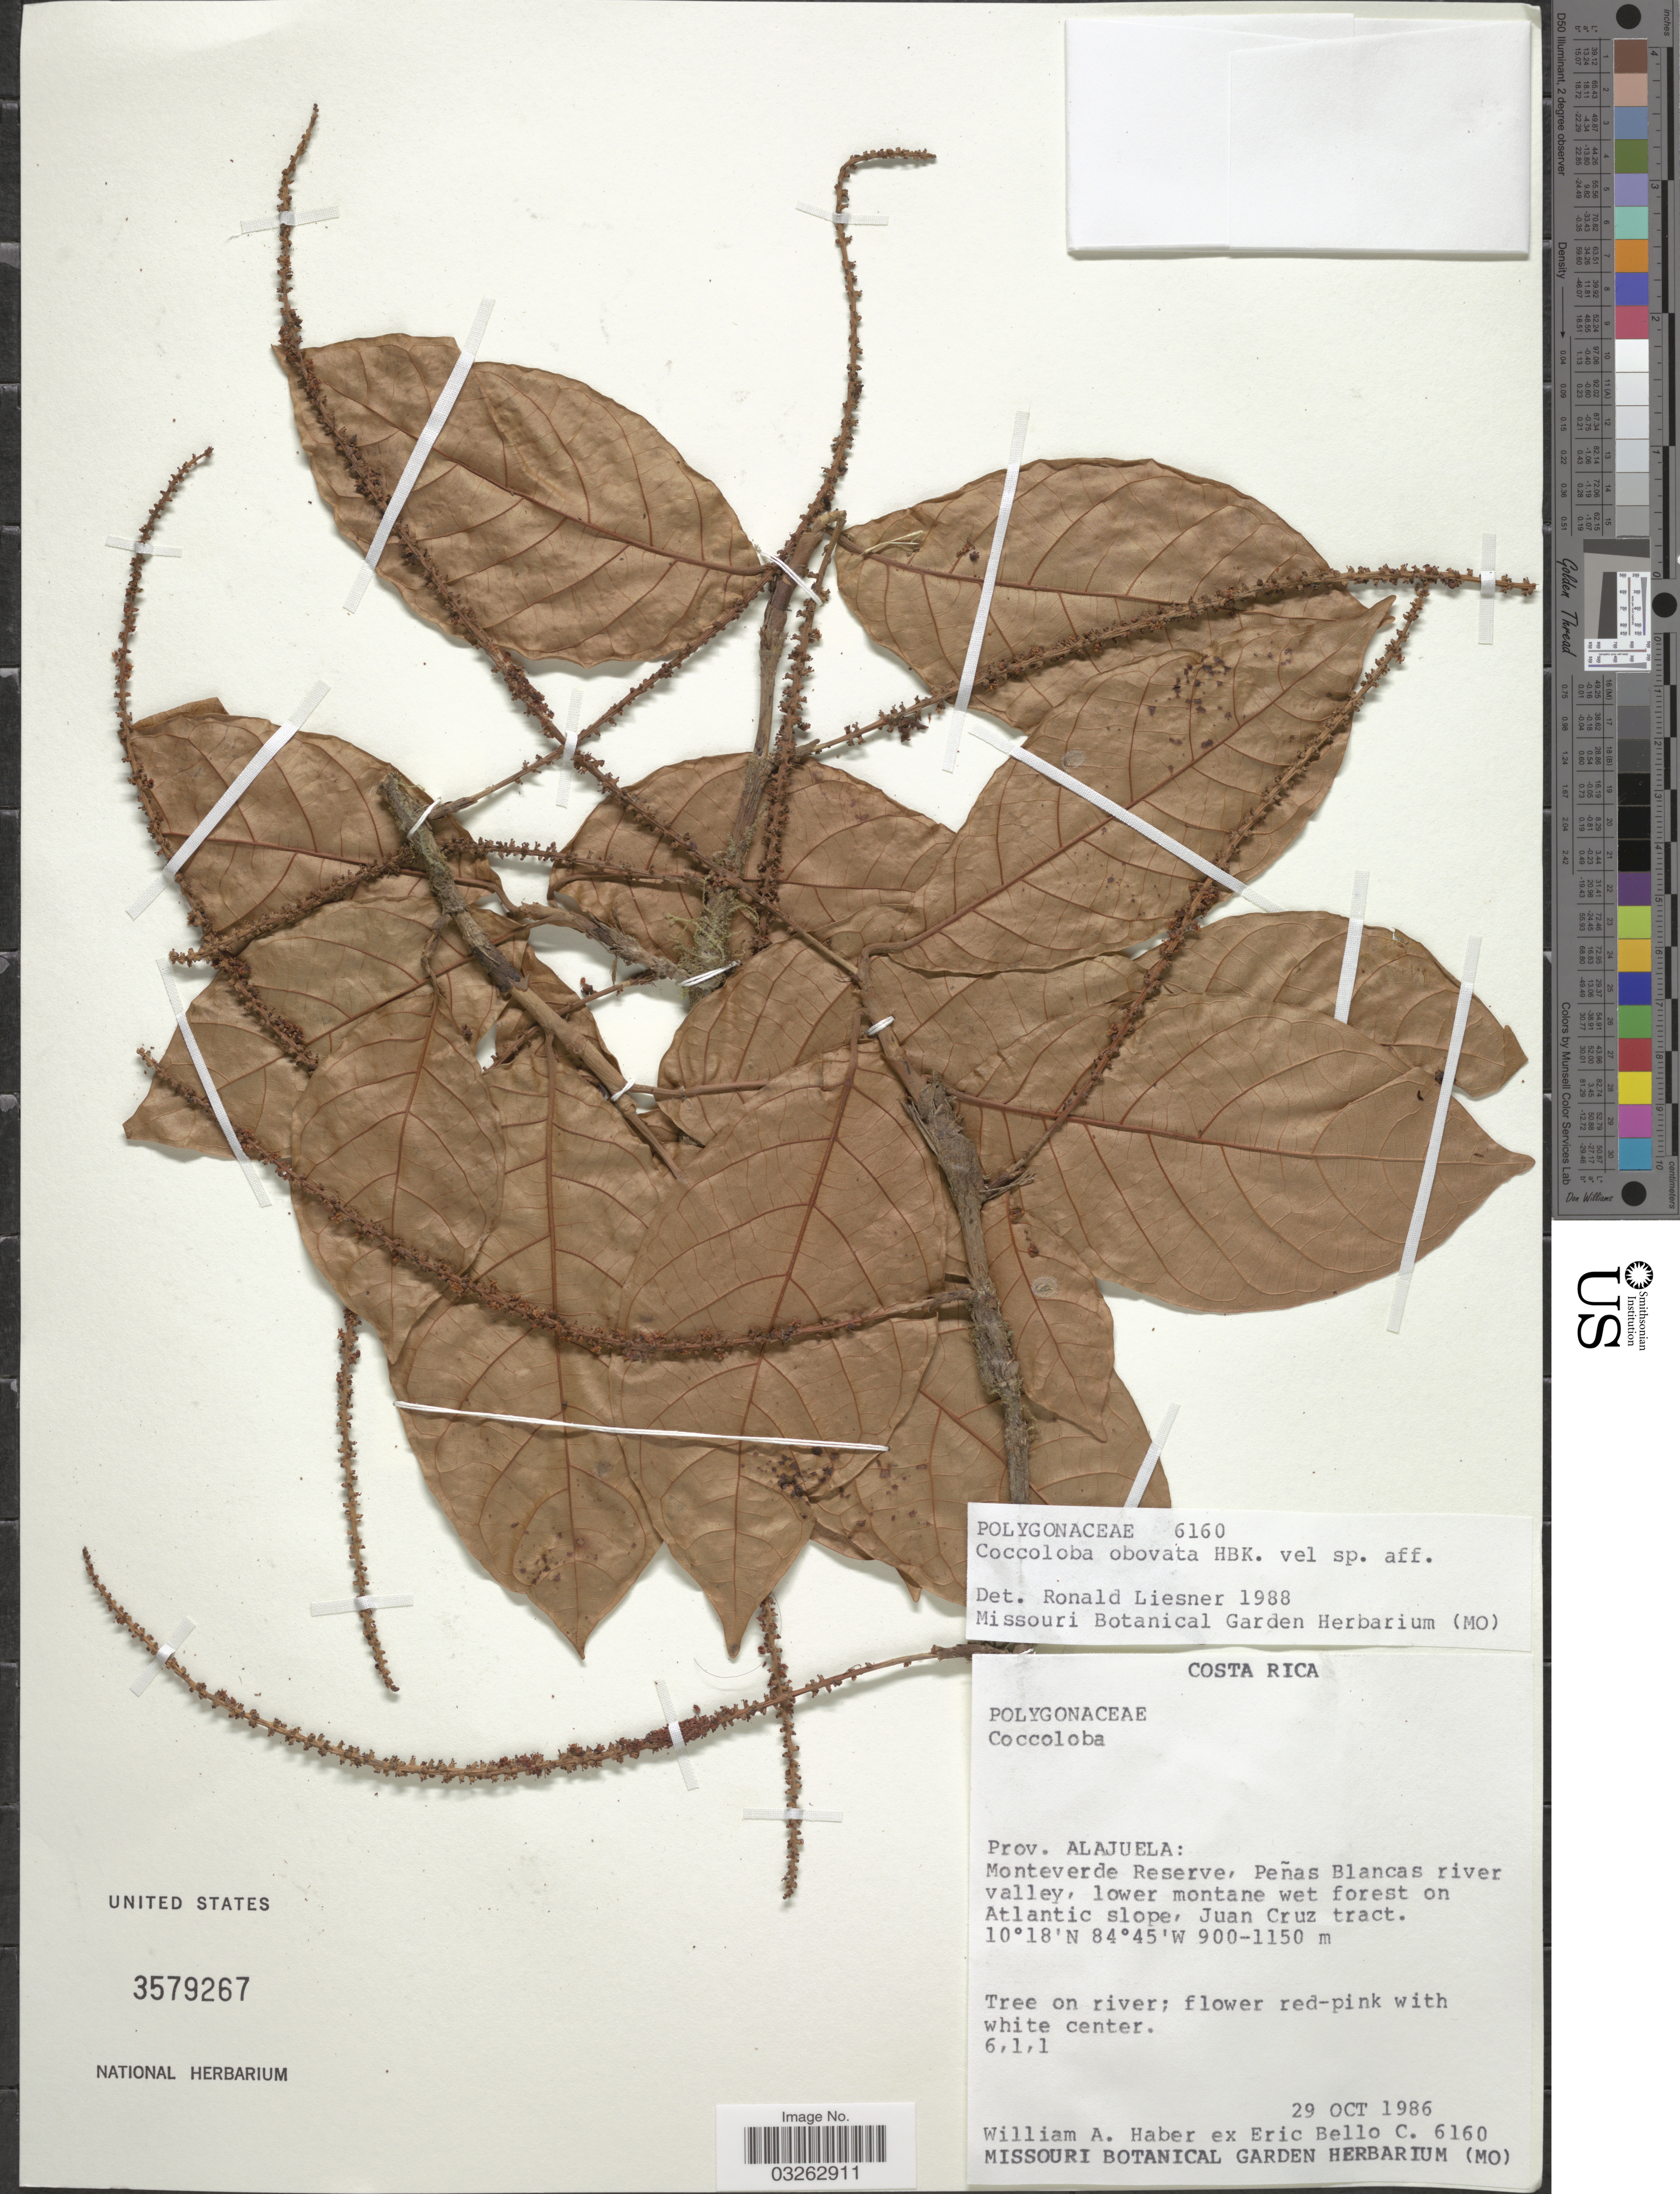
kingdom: Plantae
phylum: Tracheophyta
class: Magnoliopsida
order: Caryophyllales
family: Polygonaceae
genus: Coccoloba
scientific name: Coccoloba obovata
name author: Kunth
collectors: W. A. Haber & E. Bello C.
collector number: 6160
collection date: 1986-10-29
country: Costa Rica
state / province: Alajuela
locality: Monteverde Reserve, Peñas Blancas river valley, lower montane wet forest on Atlantic slope, Juan Cruz tract.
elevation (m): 900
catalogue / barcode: US 3579267